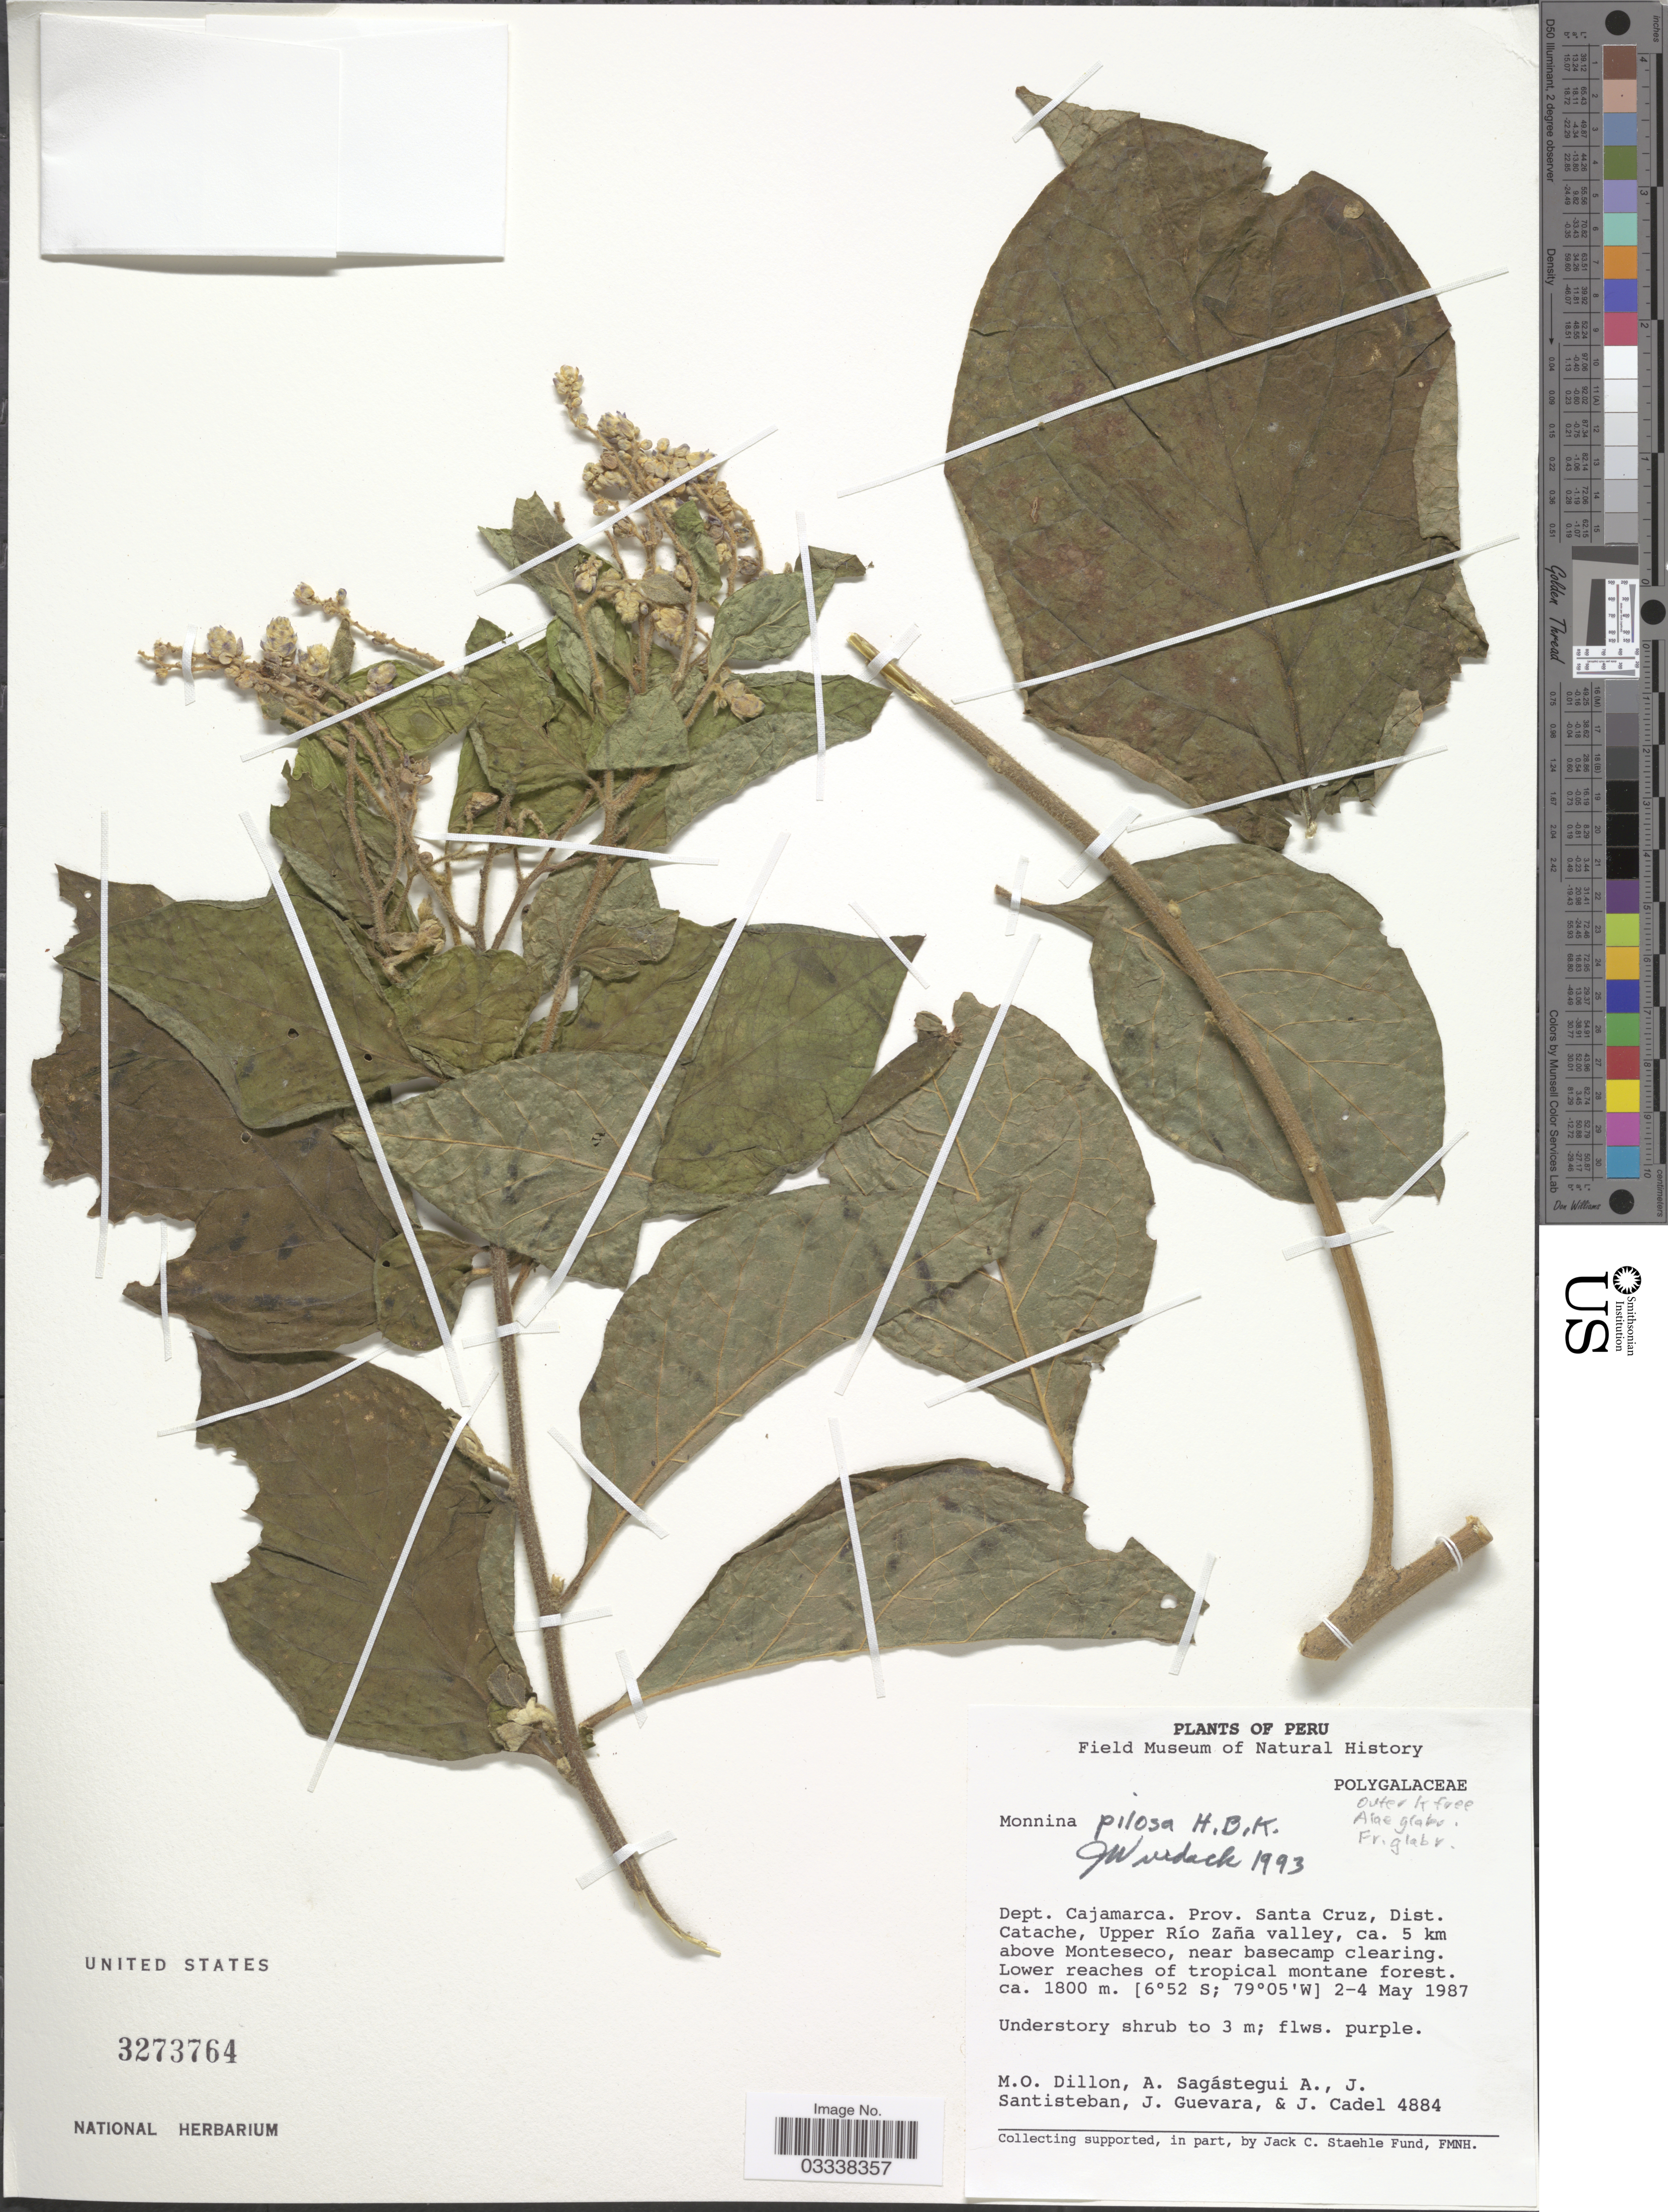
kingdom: Plantae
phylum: Tracheophyta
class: Magnoliopsida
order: Fabales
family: Polygalaceae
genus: Monnina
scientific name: Monnina pilosa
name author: Kunth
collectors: M. O. Dillon, A. Sagástegui A., J. Santisteban, J. Guevara & J. Cadel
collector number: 4884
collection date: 1987-05-02/1987-05-04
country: Peru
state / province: Cajamarca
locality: Dept. Cajamarca. Prov. Santa Cruz, Dist. Catache, Upper Río Zaña valley, ca. 5 km above Monteseco, near basecamp clearing.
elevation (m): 1800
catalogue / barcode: US 3273764